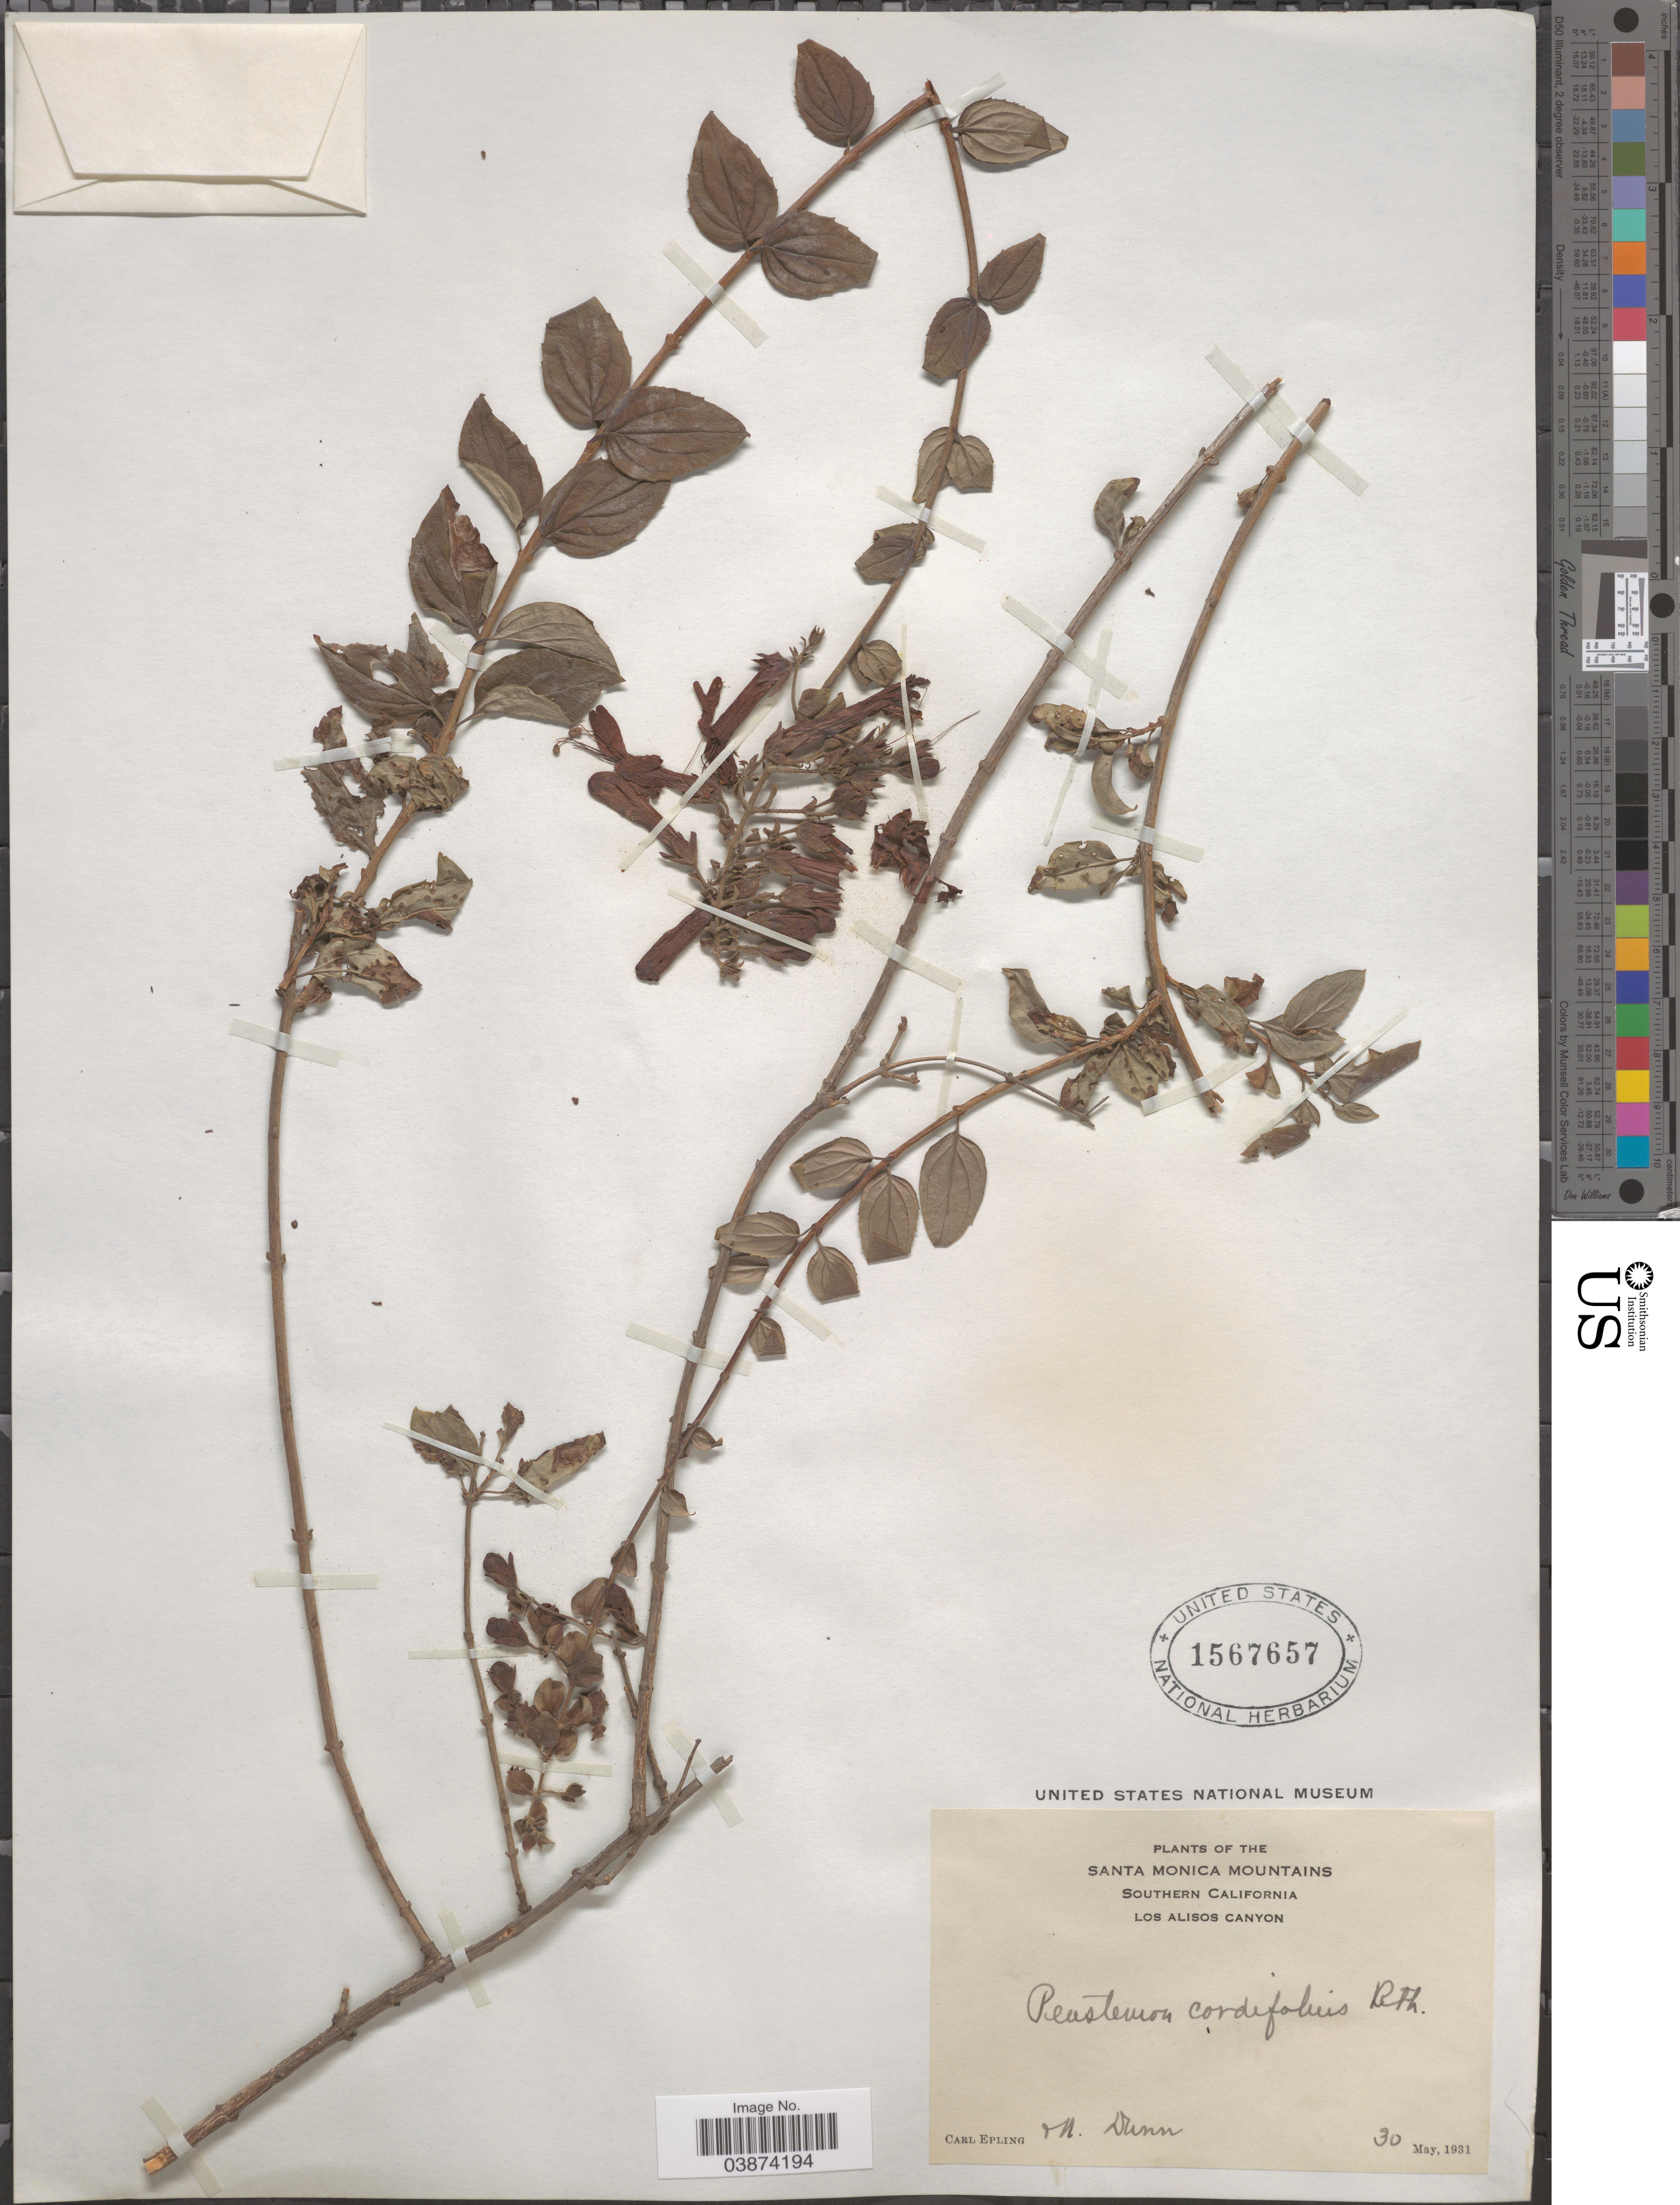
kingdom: Plantae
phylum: Tracheophyta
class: Magnoliopsida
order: Lamiales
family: Plantaginaceae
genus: Penstemon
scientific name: Penstemon cordifolius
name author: Benth.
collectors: C. C. Epling & N. Dunn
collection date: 1931-05-30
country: United States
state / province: California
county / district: Los Angeles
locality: Santa Monica Mountains. Southern California. Los Alisos Canyon.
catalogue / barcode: US 1567657